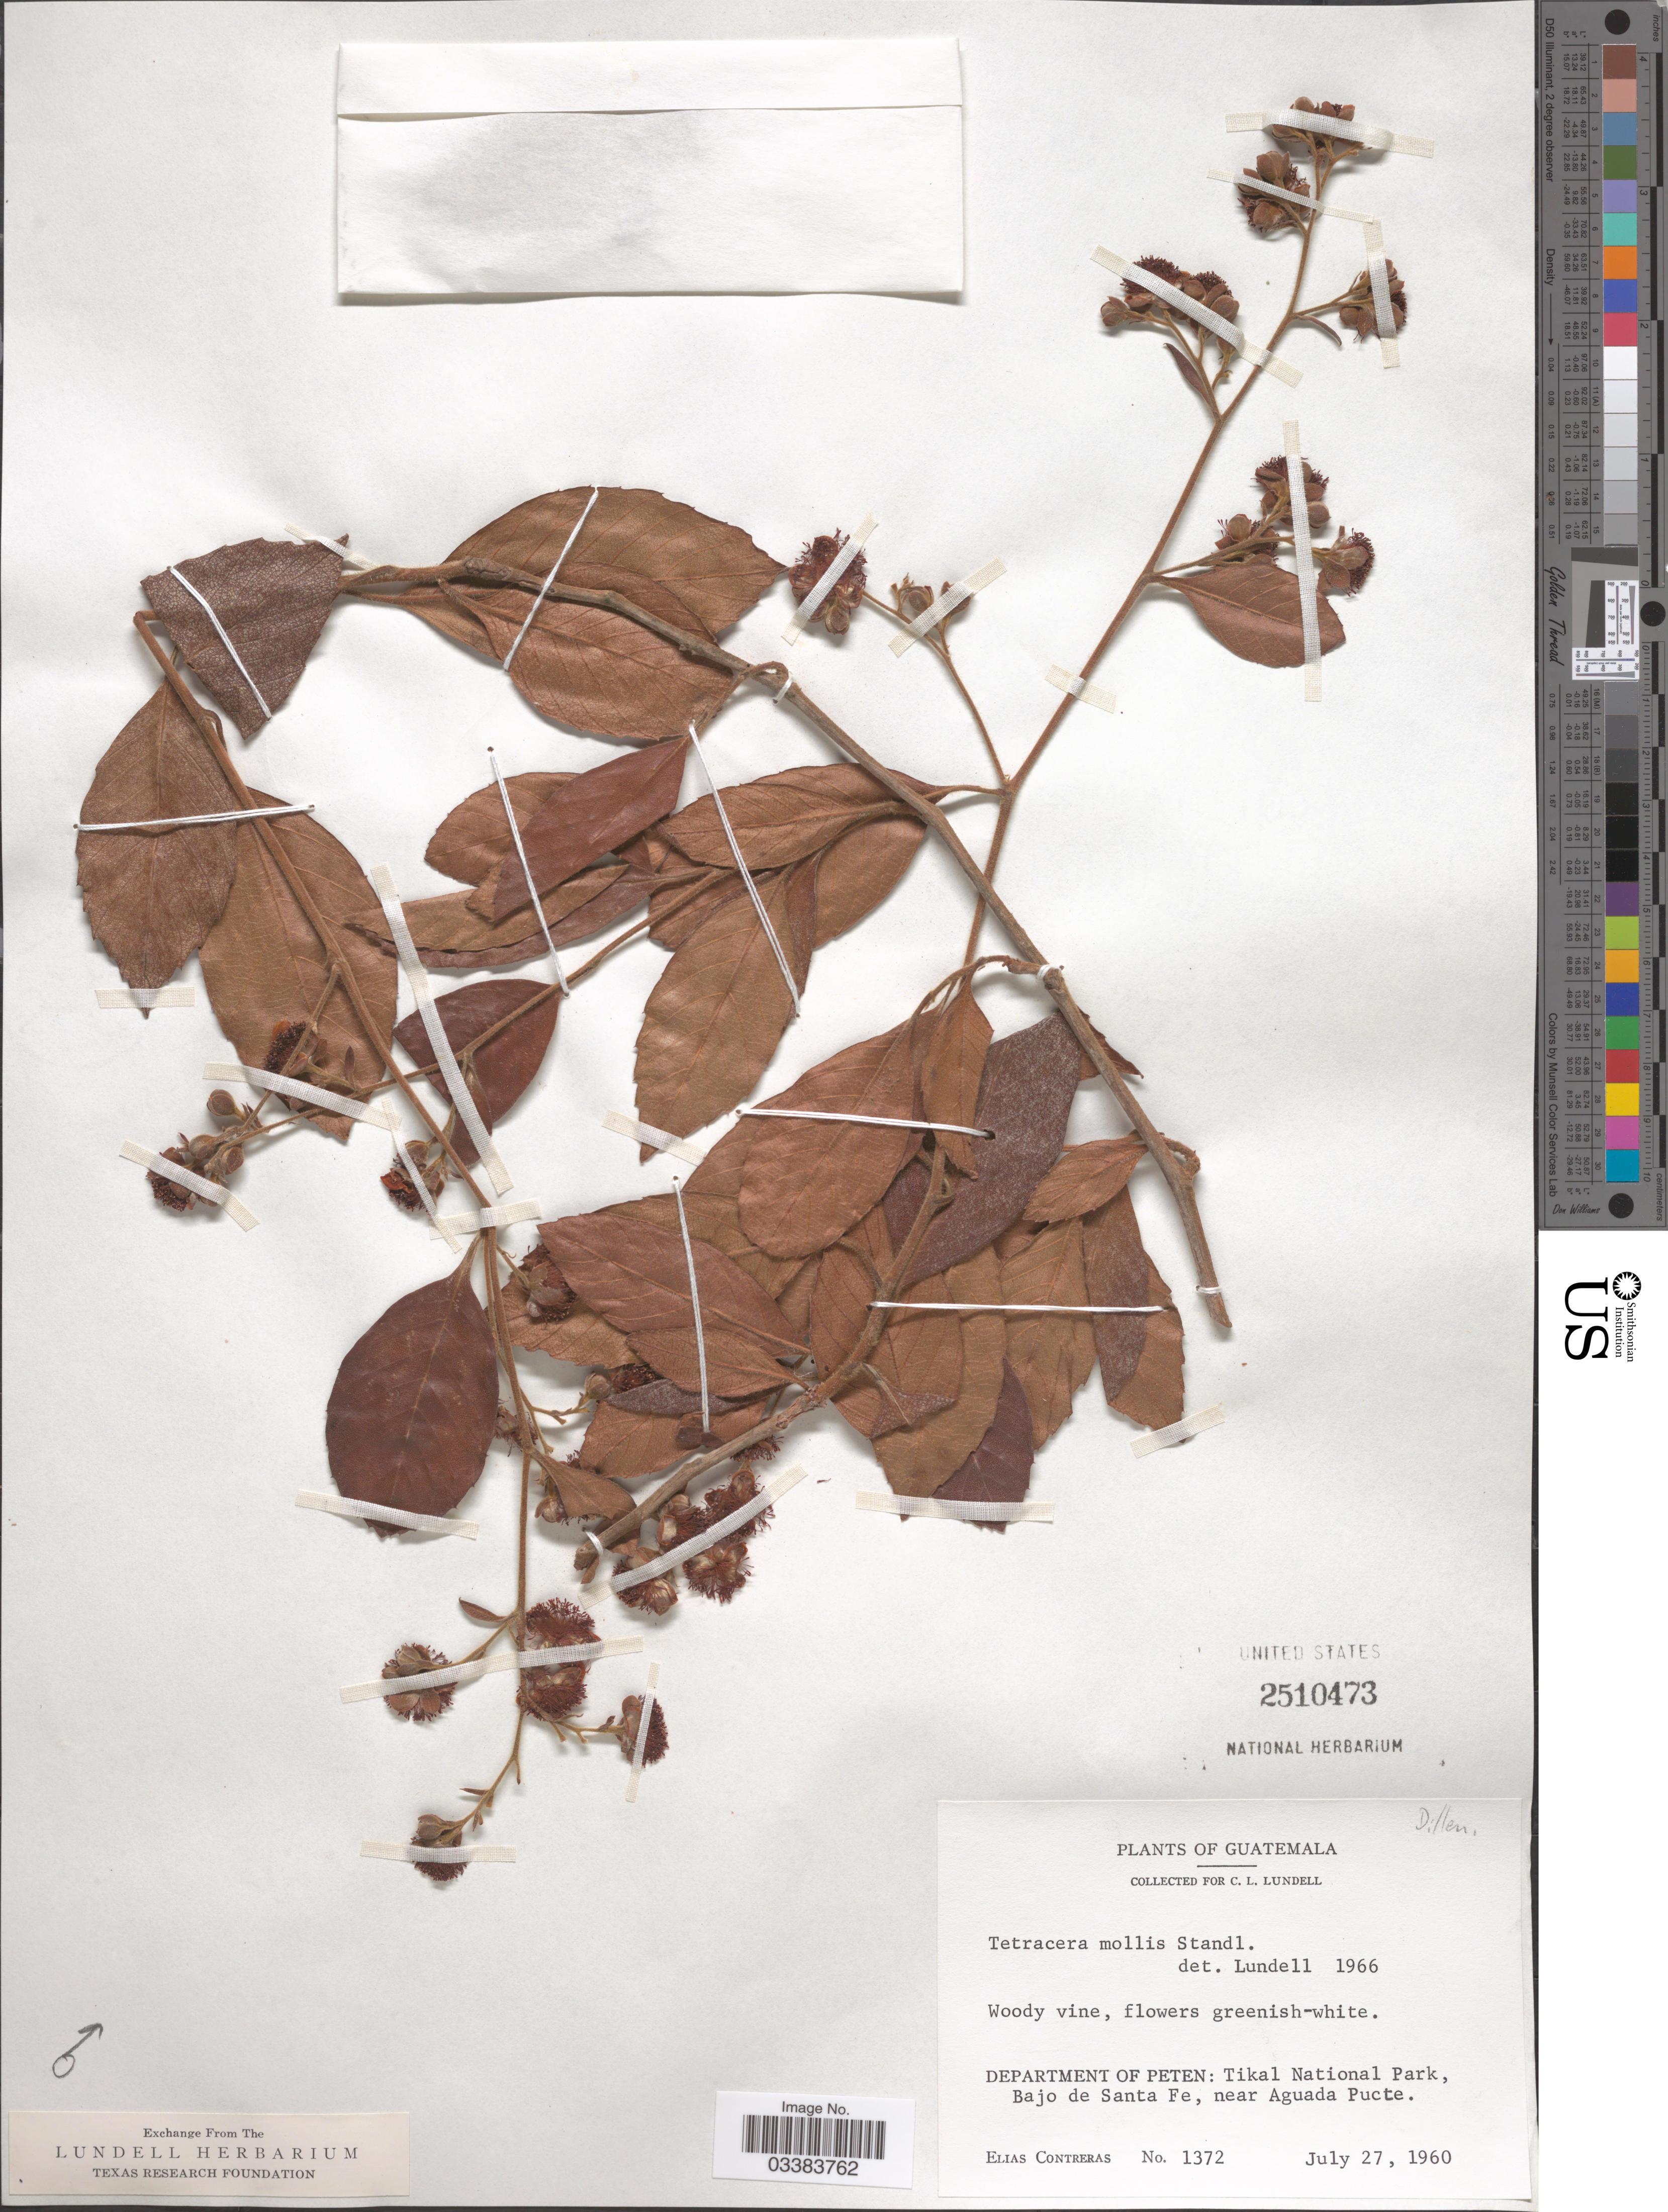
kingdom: Plantae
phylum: Tracheophyta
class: Magnoliopsida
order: Dilleniales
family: Dilleniaceae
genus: Tetracera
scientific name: Tetracera mollis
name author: Standl.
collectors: E. Contreras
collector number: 1372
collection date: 1960-07-27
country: Guatemala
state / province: El Petén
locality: Department of Peten: Tikal National Park, Bajo de Santa Fe, near Aguada Pucte.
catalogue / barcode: US 2510473